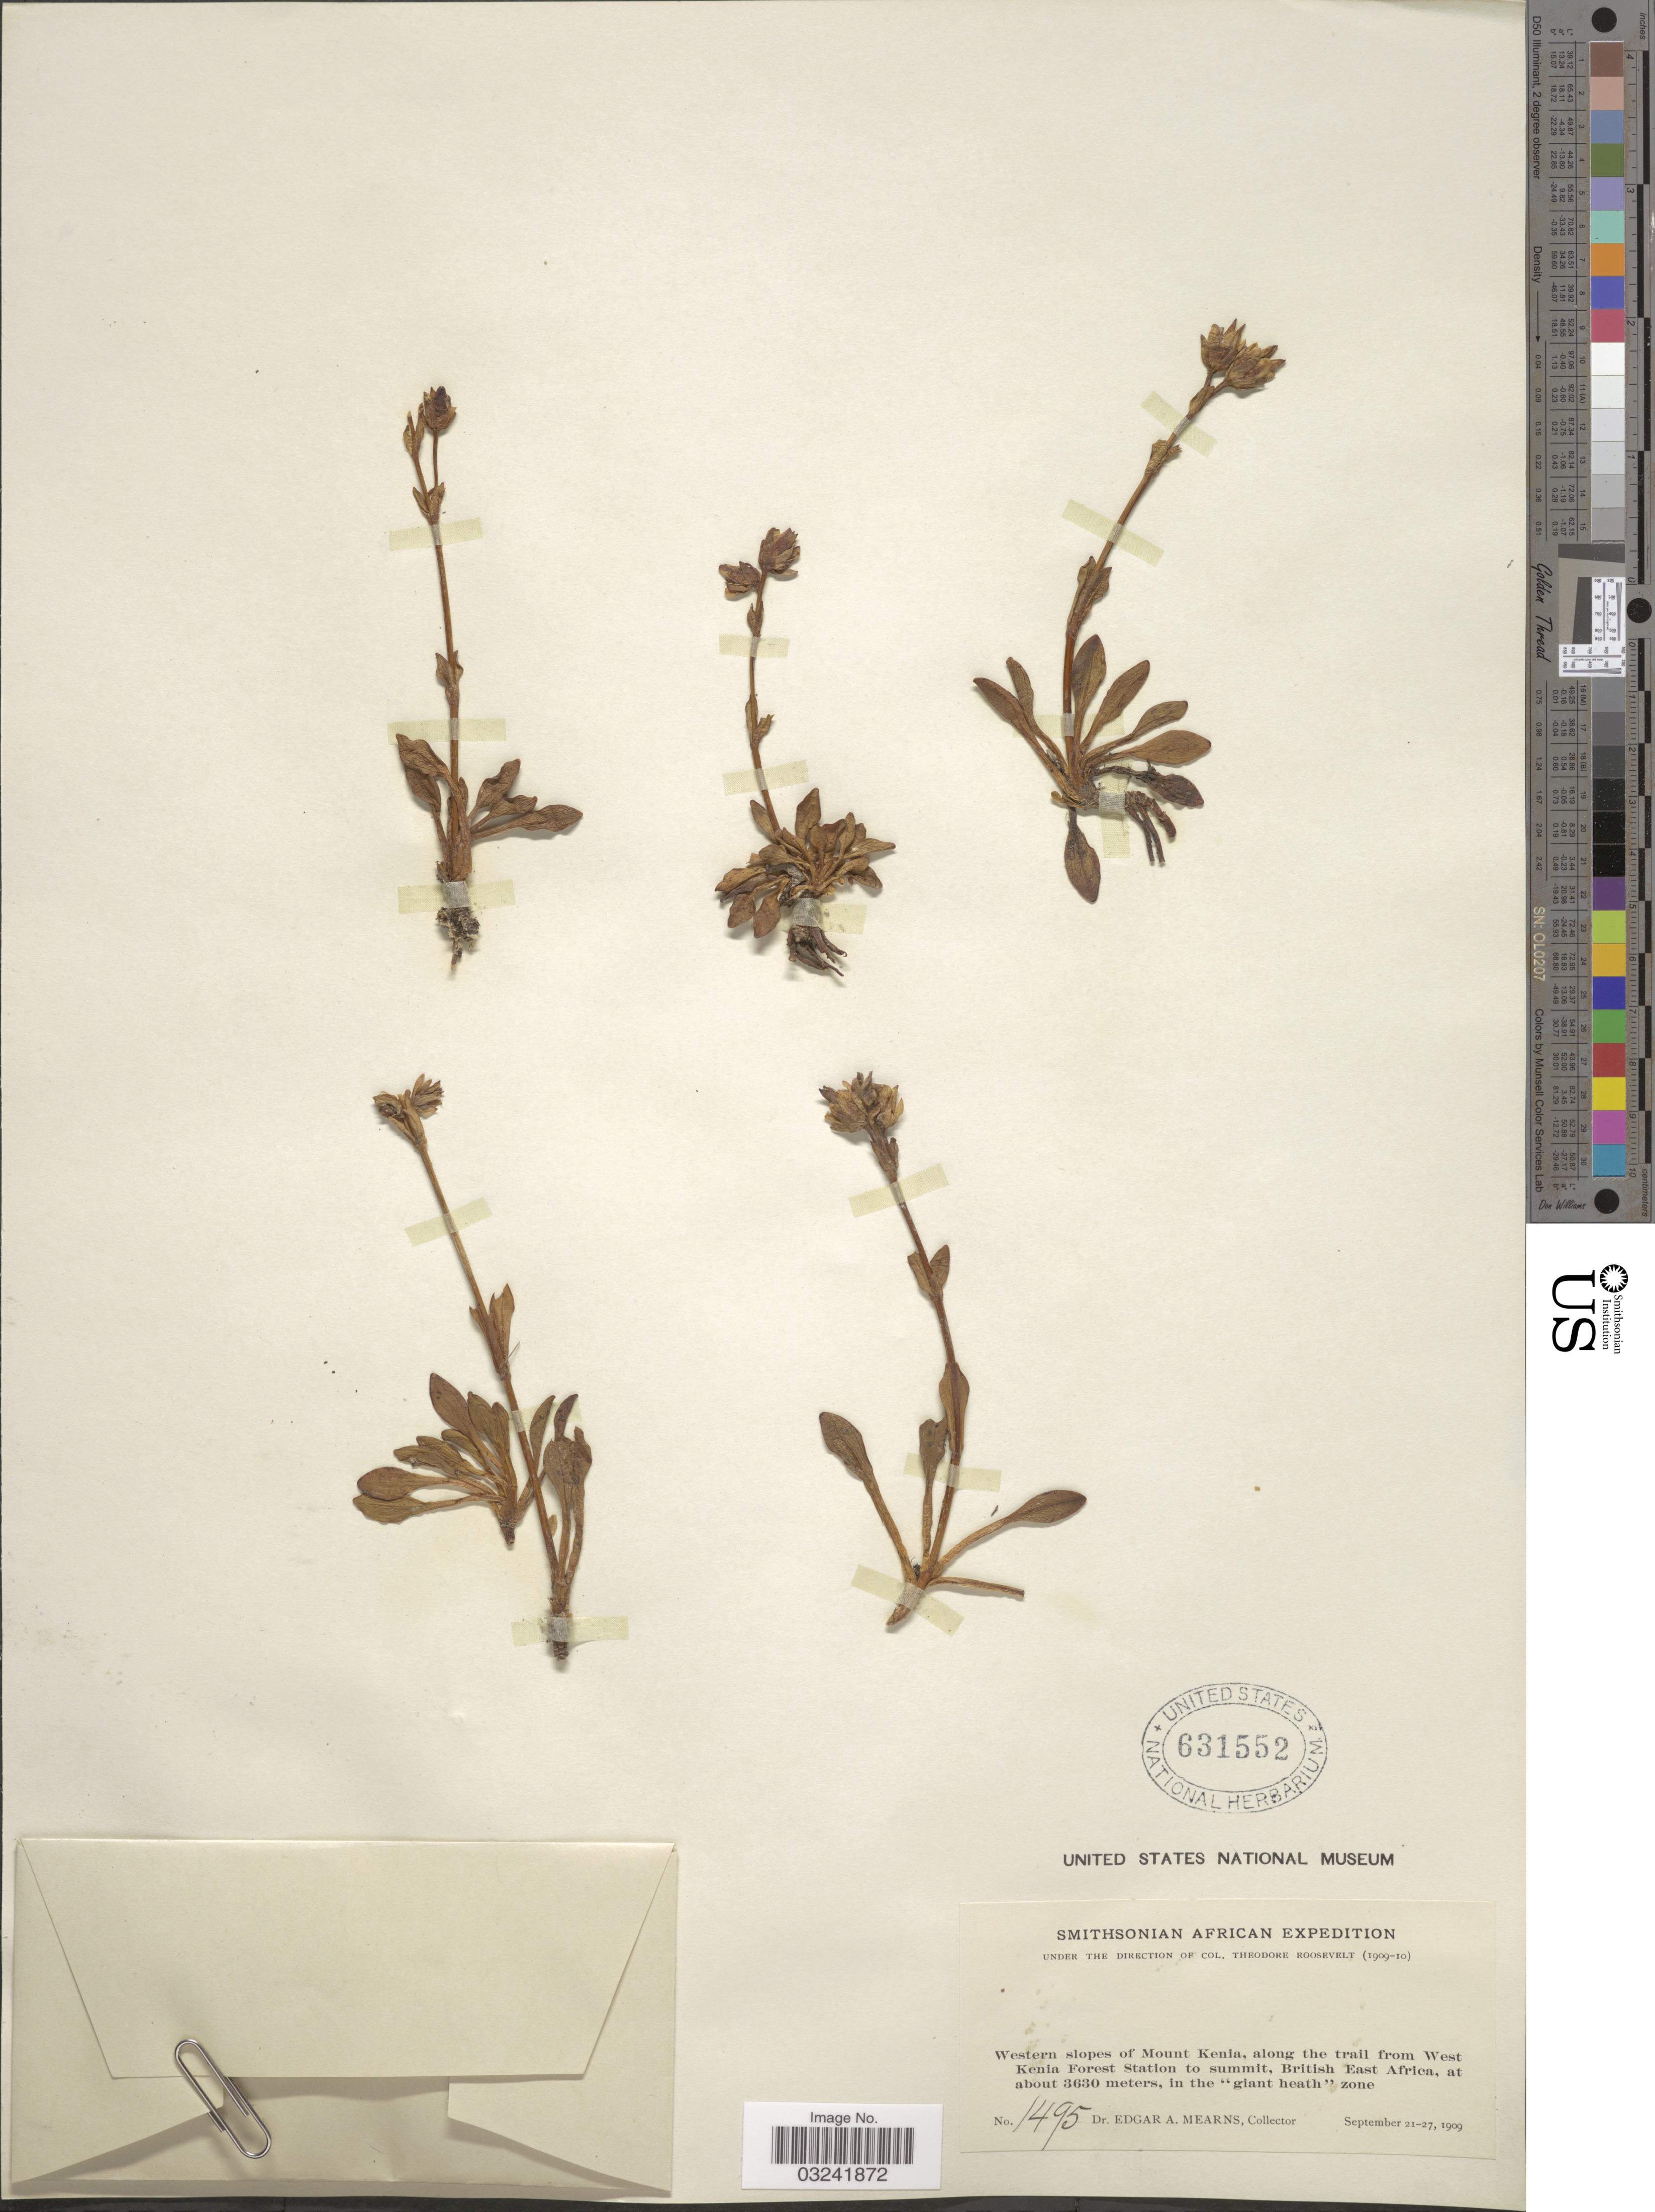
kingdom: Plantae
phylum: Tracheophyta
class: Magnoliopsida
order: Gentianales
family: Gentianaceae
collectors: E. A. Mearns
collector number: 1495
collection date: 1909-09-21/1909-09-27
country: Kenya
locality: Western slopes of Mount Kenia, along the trail from West Kenia Forest Station to summit, British East Africa, in the "giant heath" zone.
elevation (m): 3630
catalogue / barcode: US 631552